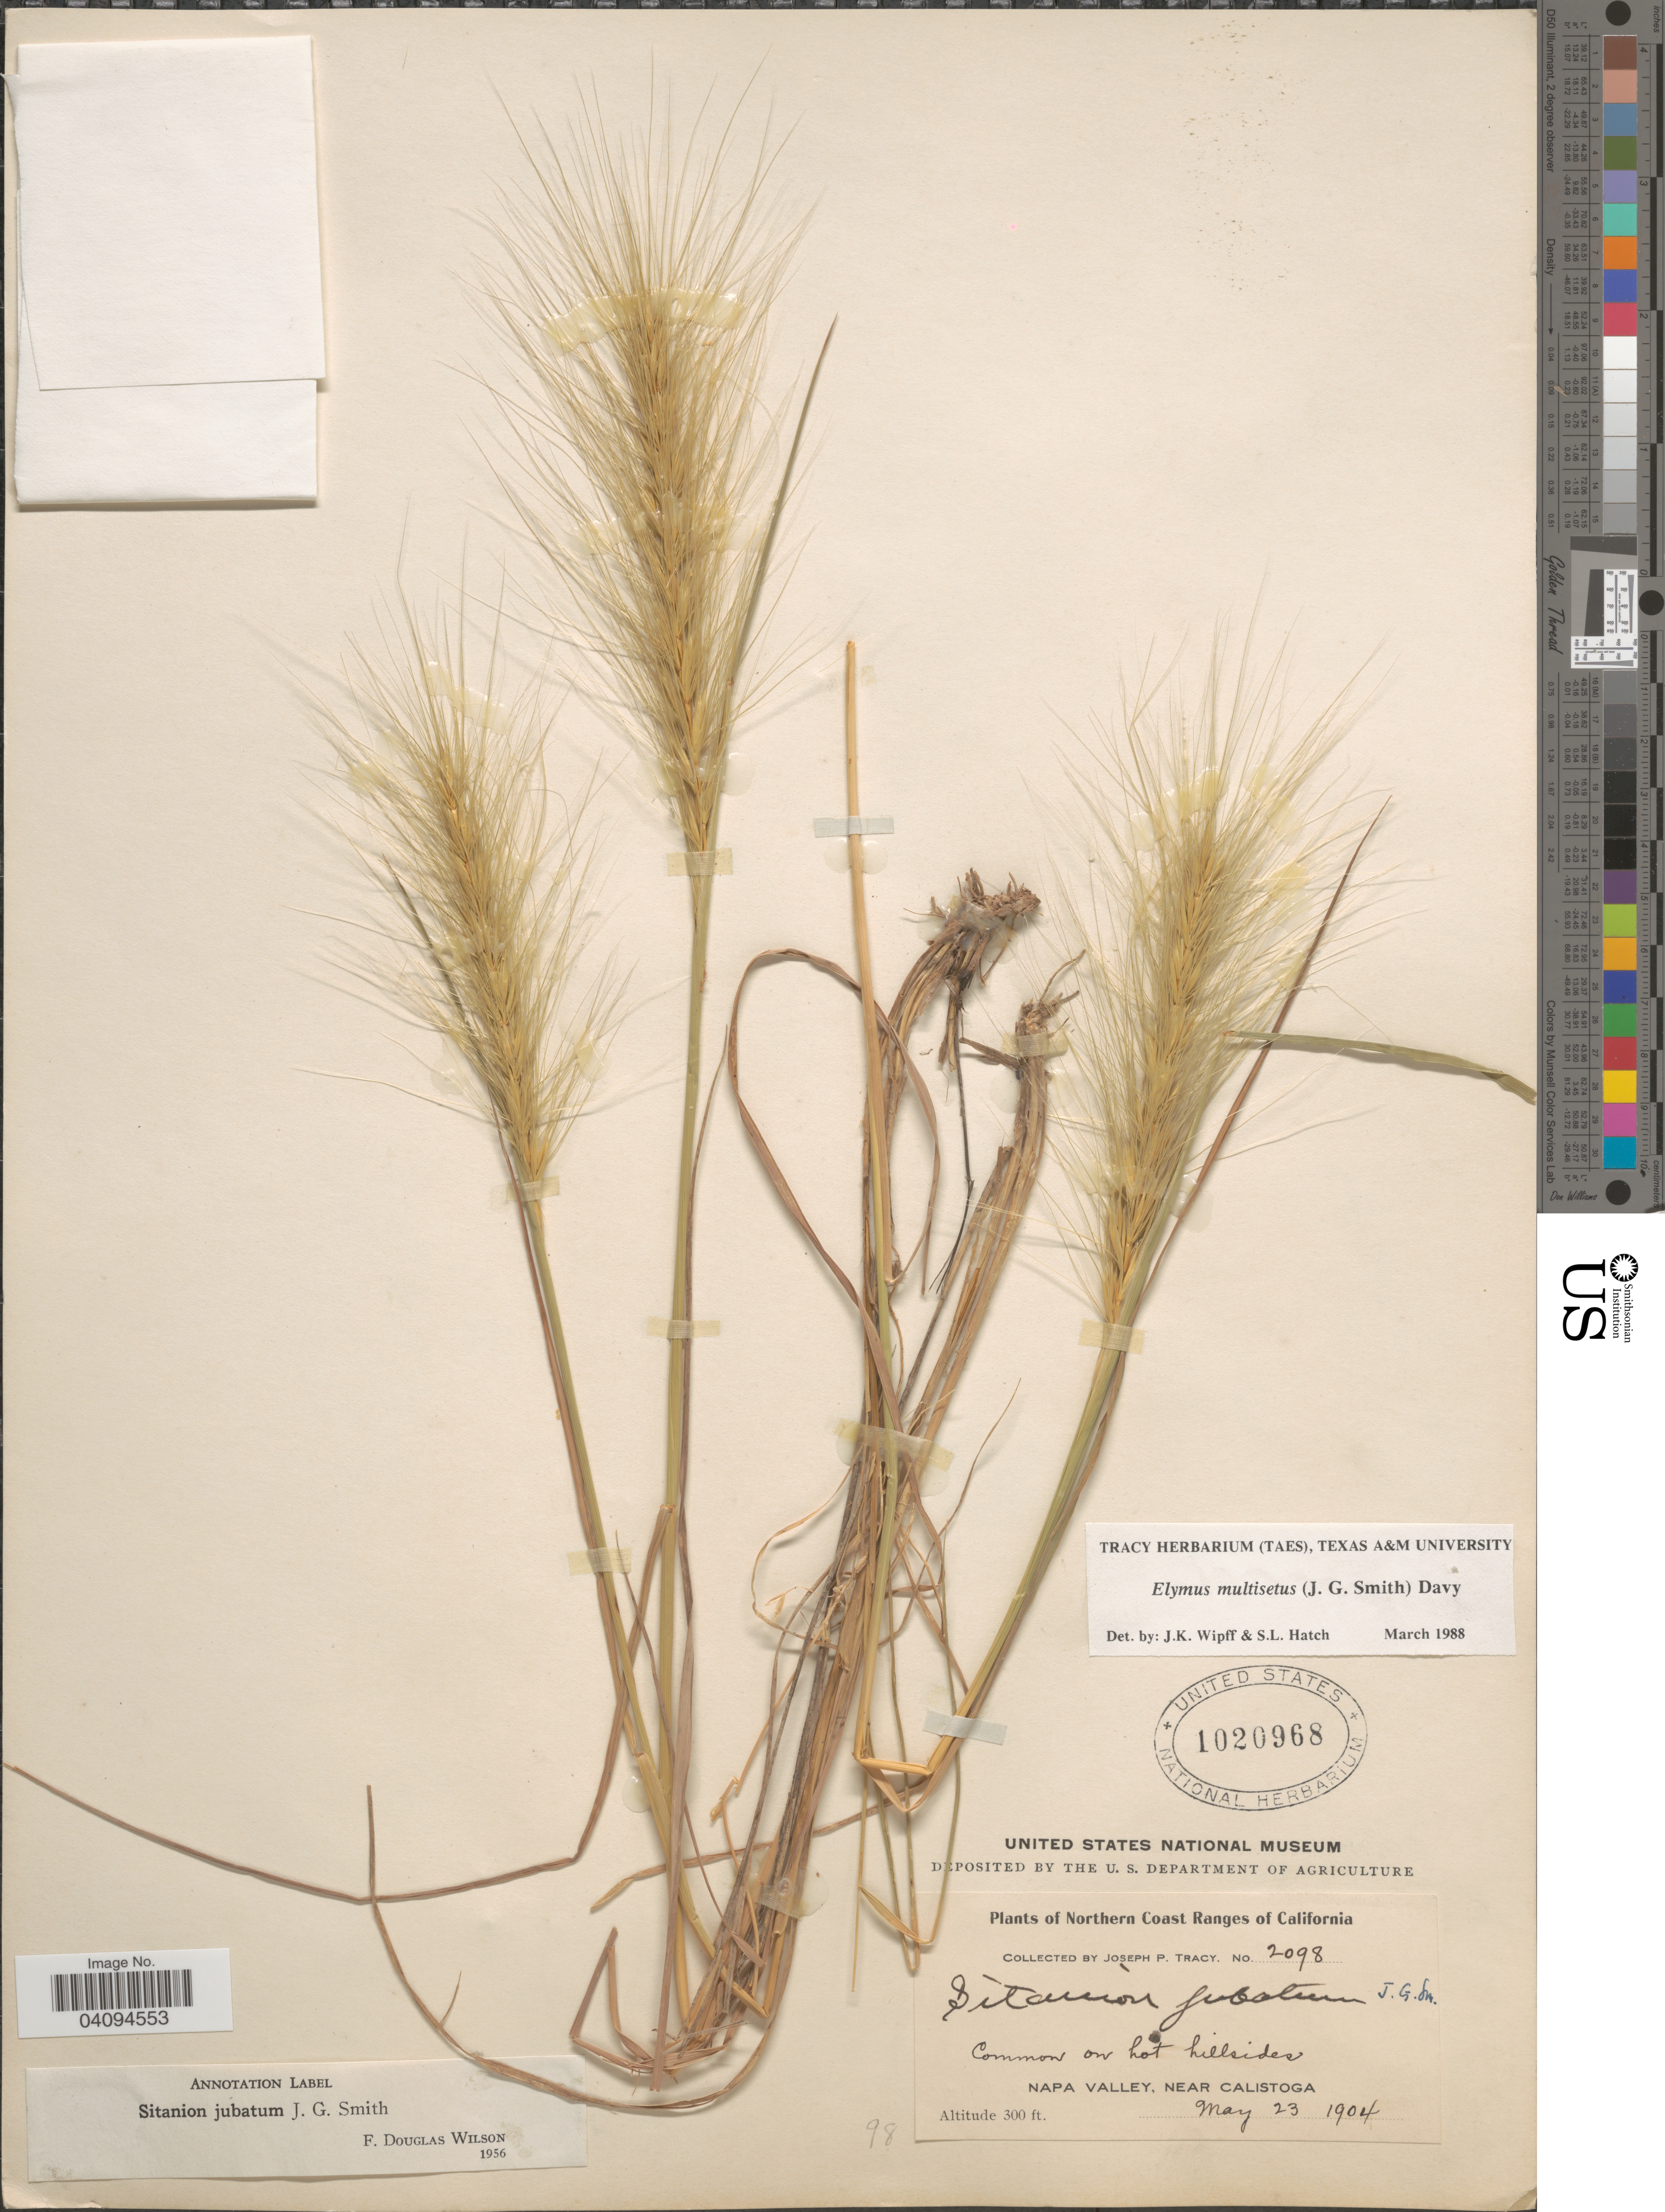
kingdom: Plantae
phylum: Tracheophyta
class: Liliopsida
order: Poales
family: Poaceae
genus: Elymus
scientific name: Elymus multisetus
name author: (J.G. Sm.) Burtt Davy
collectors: J. Tracy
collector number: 2098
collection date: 1904-05-23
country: United States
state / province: California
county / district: Napa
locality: Northern Coast Ranges of California. Napa Valley, near Calistoga.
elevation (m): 91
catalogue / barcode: US 1020968